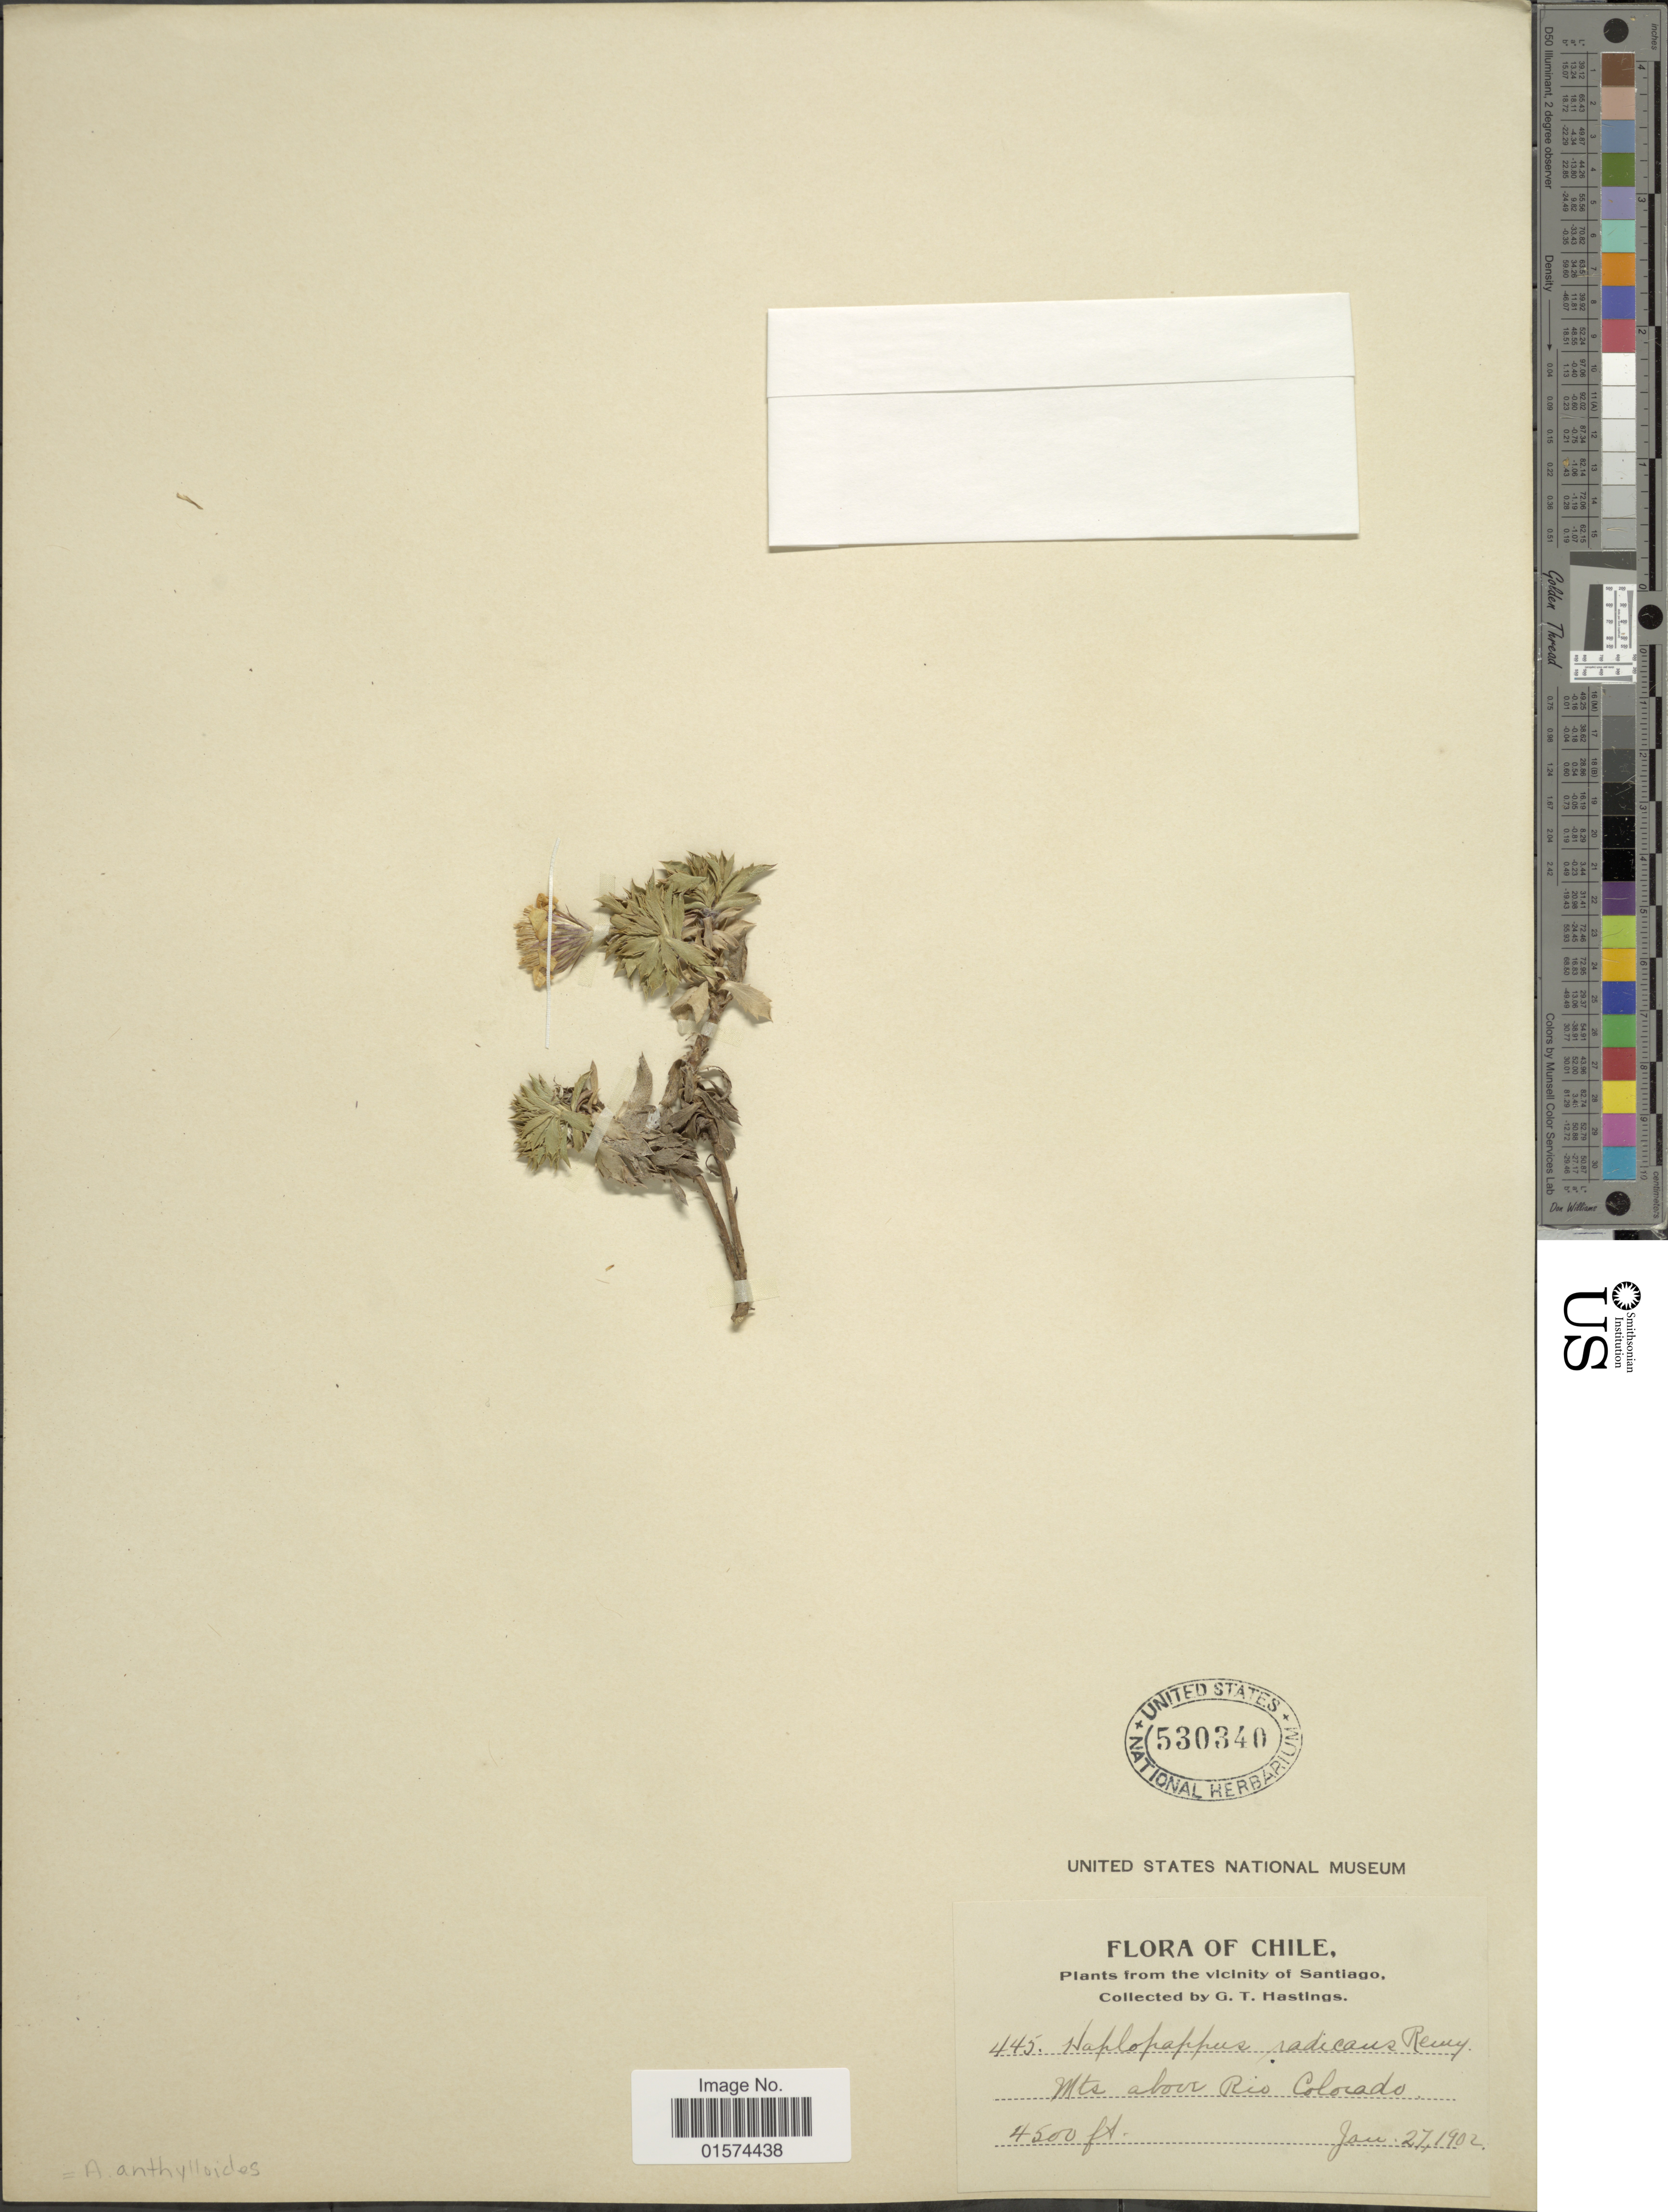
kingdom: Plantae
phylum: Tracheophyta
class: Magnoliopsida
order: Asterales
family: Asteraceae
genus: Haplopappus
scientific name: Haplopappus anthylloides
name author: Meyen & Walp.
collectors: G. Hastings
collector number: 445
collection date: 1902-01-27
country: Chile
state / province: Región Metropolitana (RM)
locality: The vicinity of Santiago, Mts above Rio Colorado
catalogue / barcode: US 530340